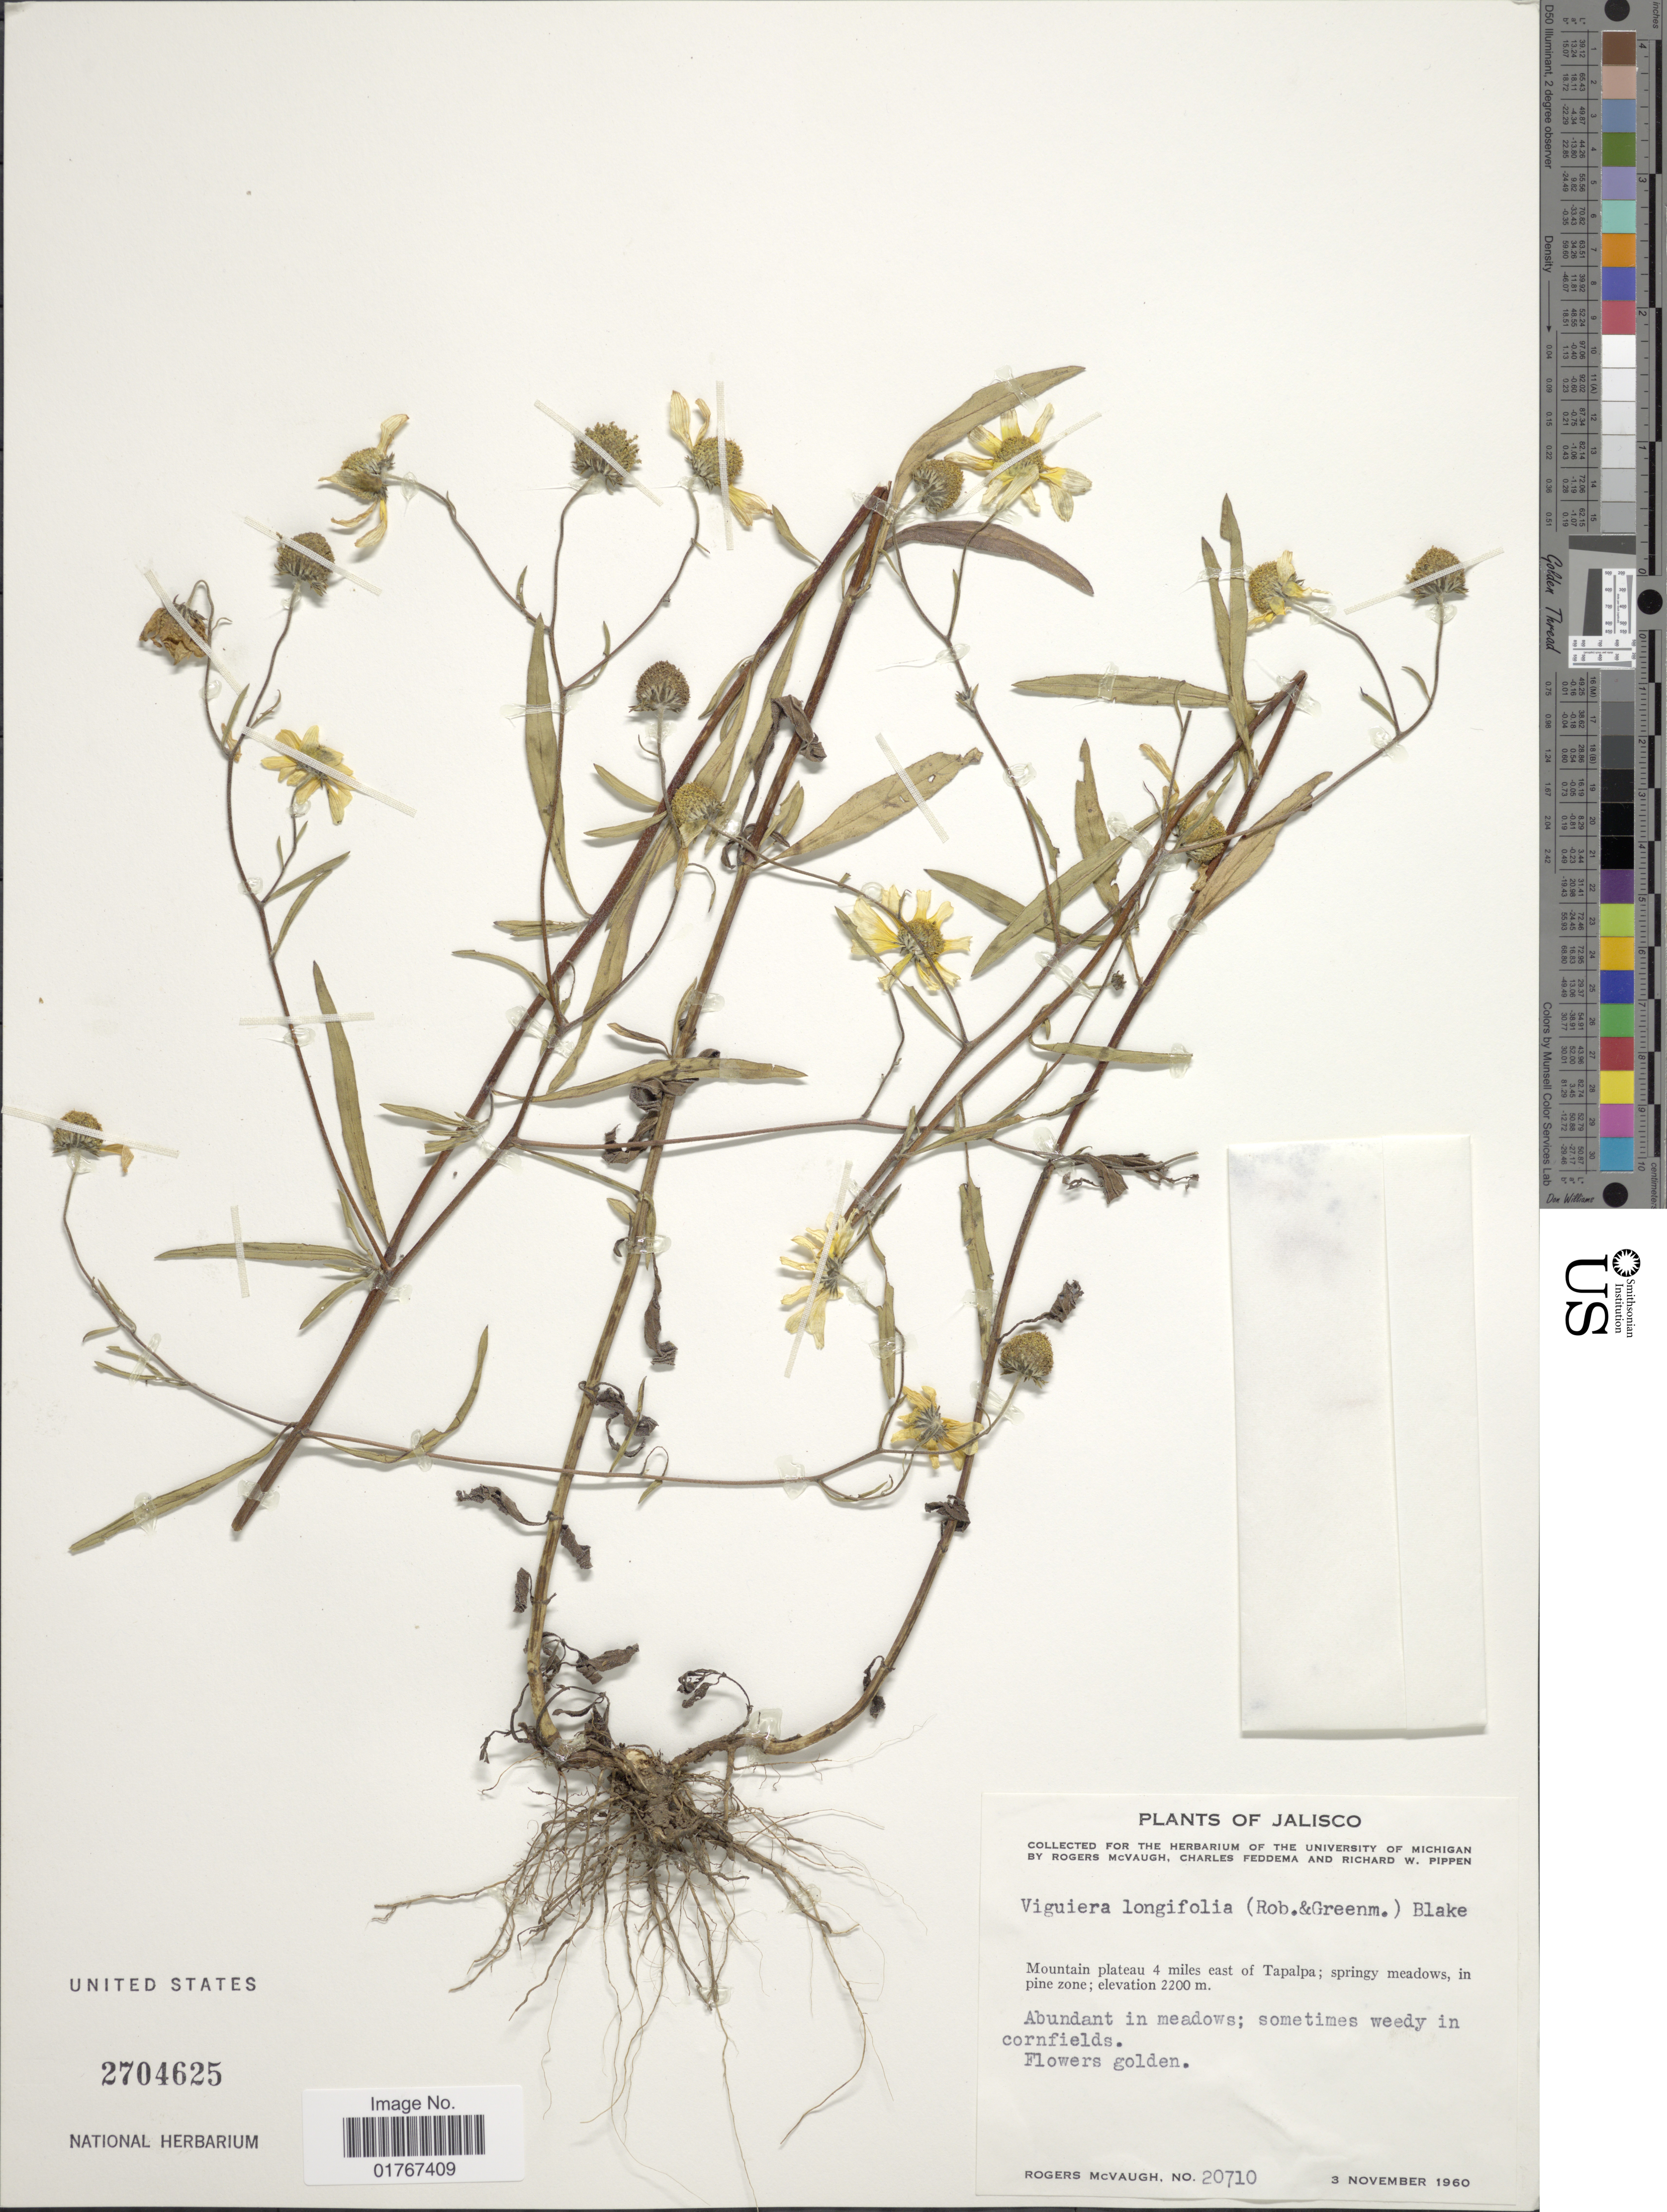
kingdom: Plantae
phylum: Tracheophyta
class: Magnoliopsida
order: Asterales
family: Asteraceae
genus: Heliomeris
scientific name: Heliomeris longifolia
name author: (B.L. Rob.) Cockerell & Greenm.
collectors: R. McVaugh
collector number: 20710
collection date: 1960-11-03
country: Mexico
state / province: Jalisco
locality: Mountain plateau 4 miles east of Tapalpa;springy meadows, in pine zone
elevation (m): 2200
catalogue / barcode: US 2704625